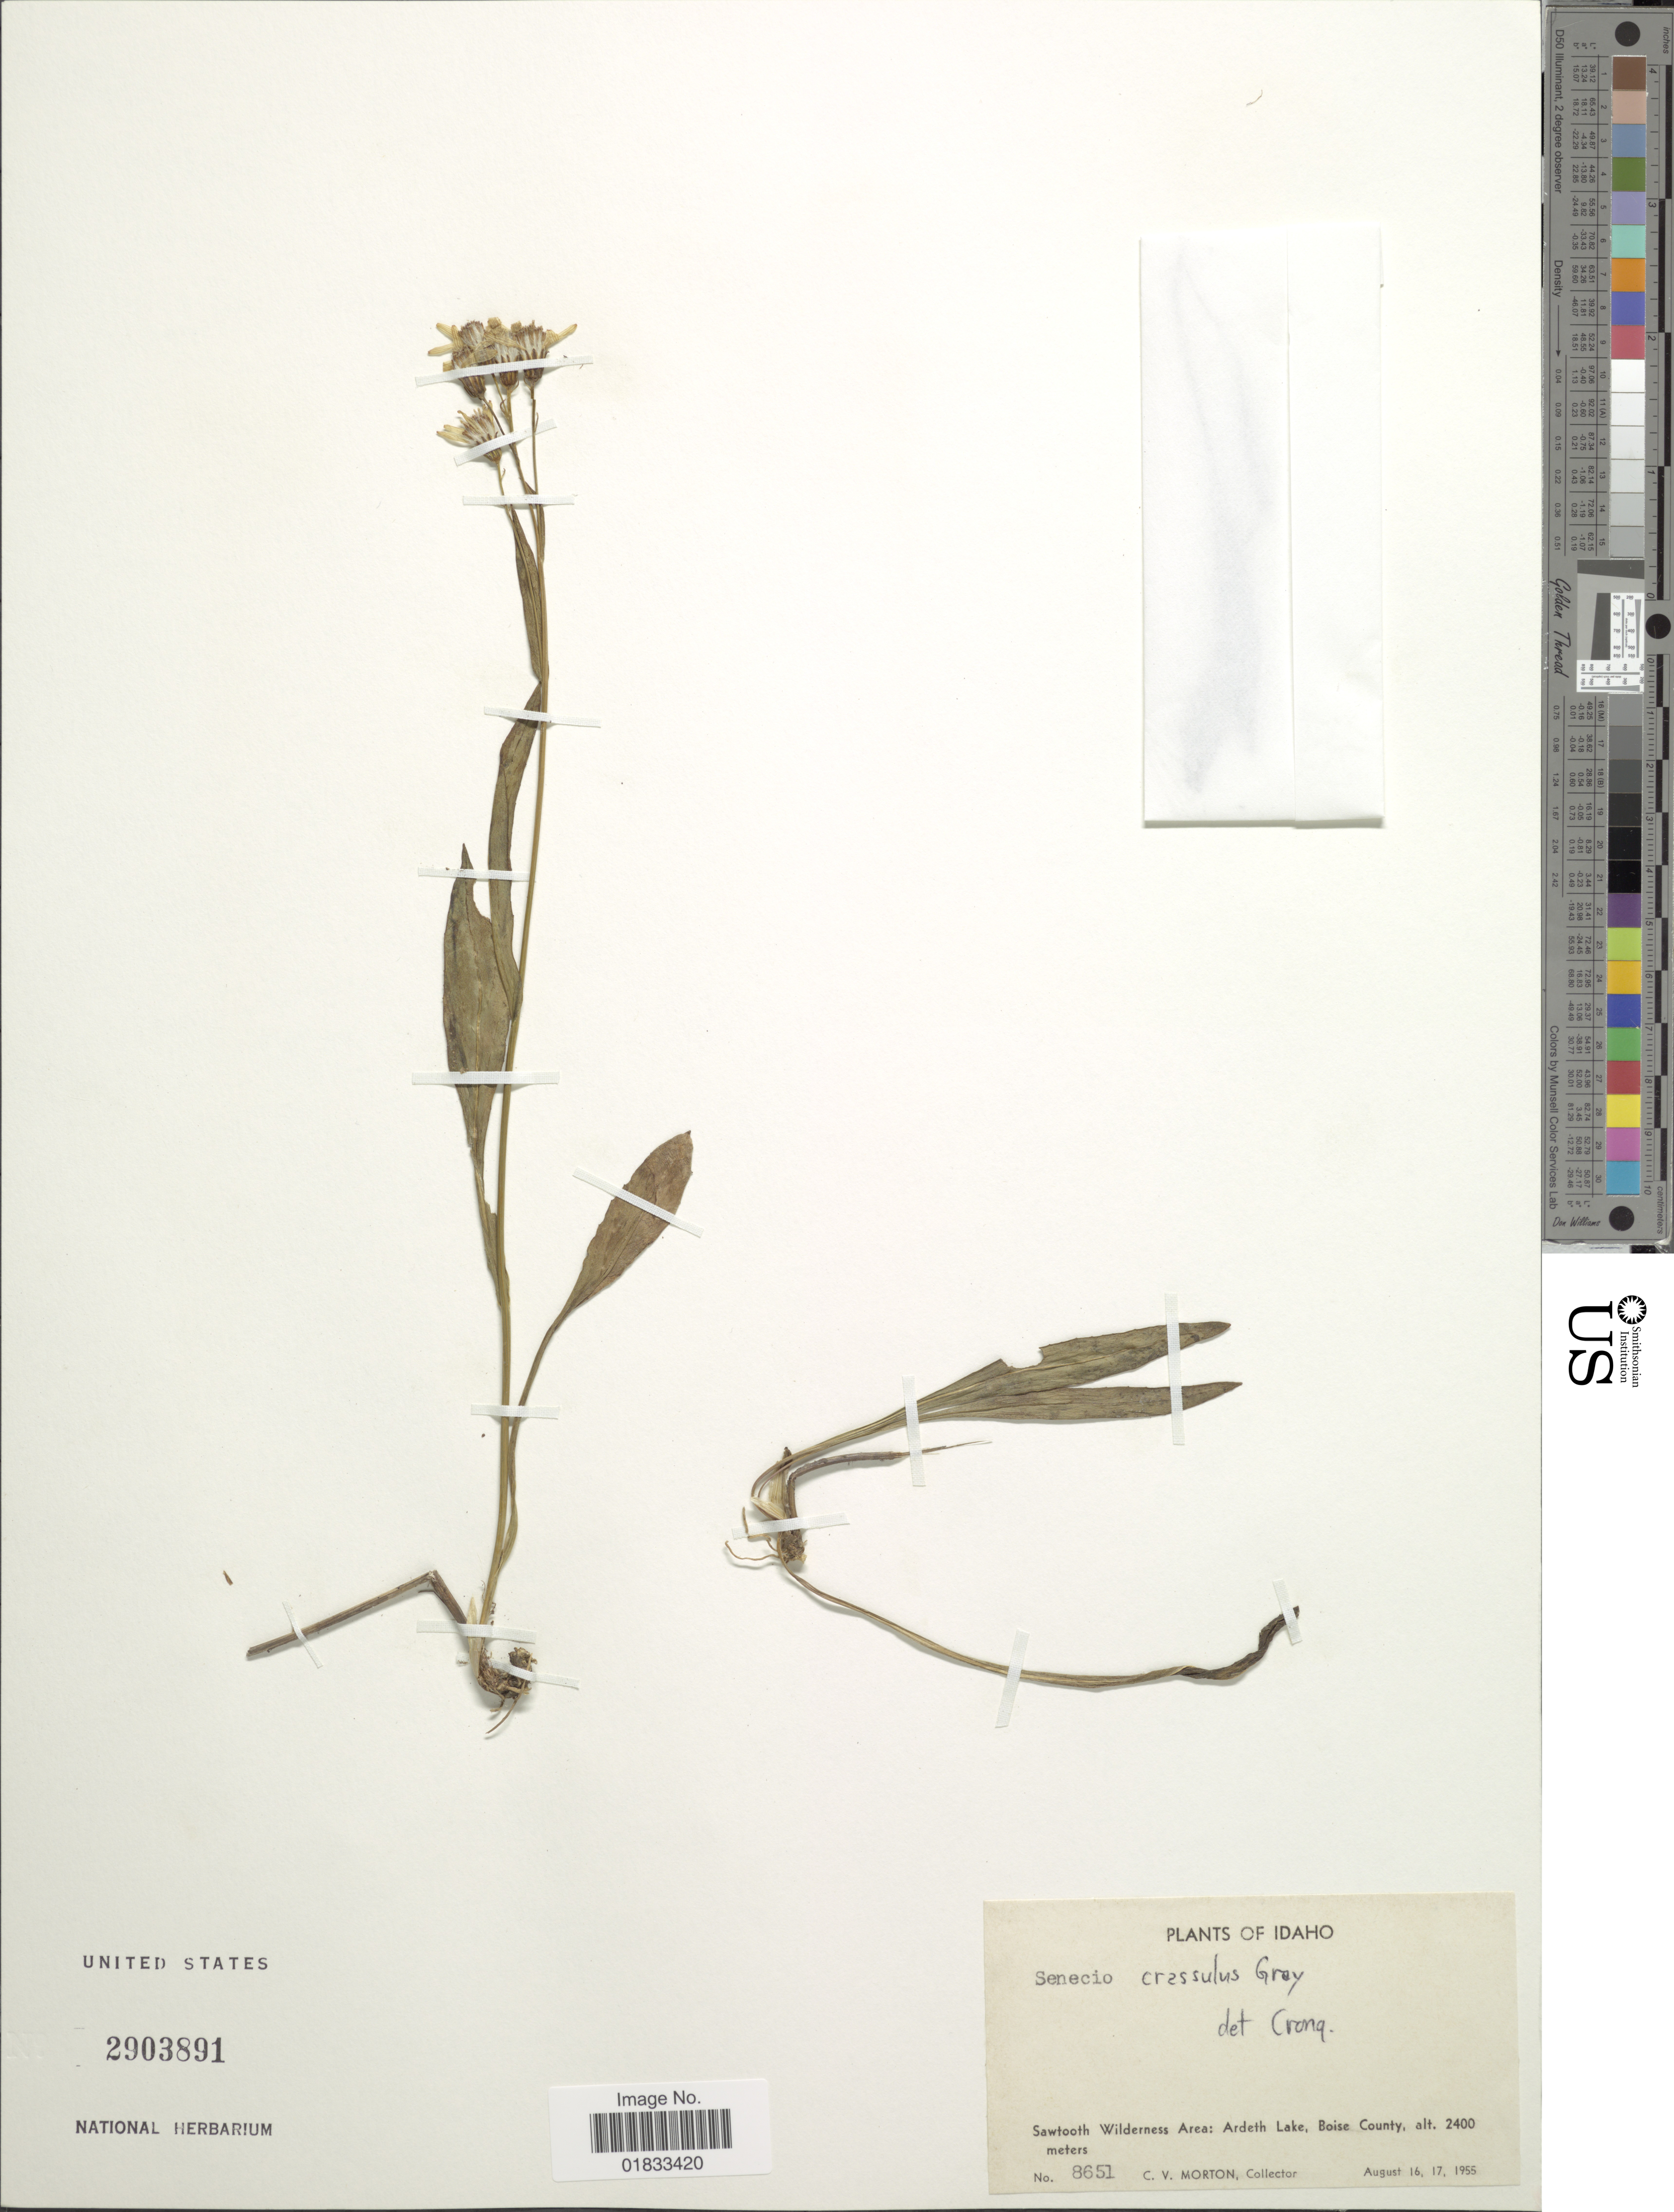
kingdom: Plantae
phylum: Tracheophyta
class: Magnoliopsida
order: Asterales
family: Asteraceae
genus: Senecio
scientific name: Senecio crassulus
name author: A. Gray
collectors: C. V. Morton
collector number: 8651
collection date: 1955-08-16/1955-08-17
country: United States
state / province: Idaho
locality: Sawtooth Wilderness Area: Ardeth Lake, Boise County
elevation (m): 2400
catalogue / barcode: US 2903891